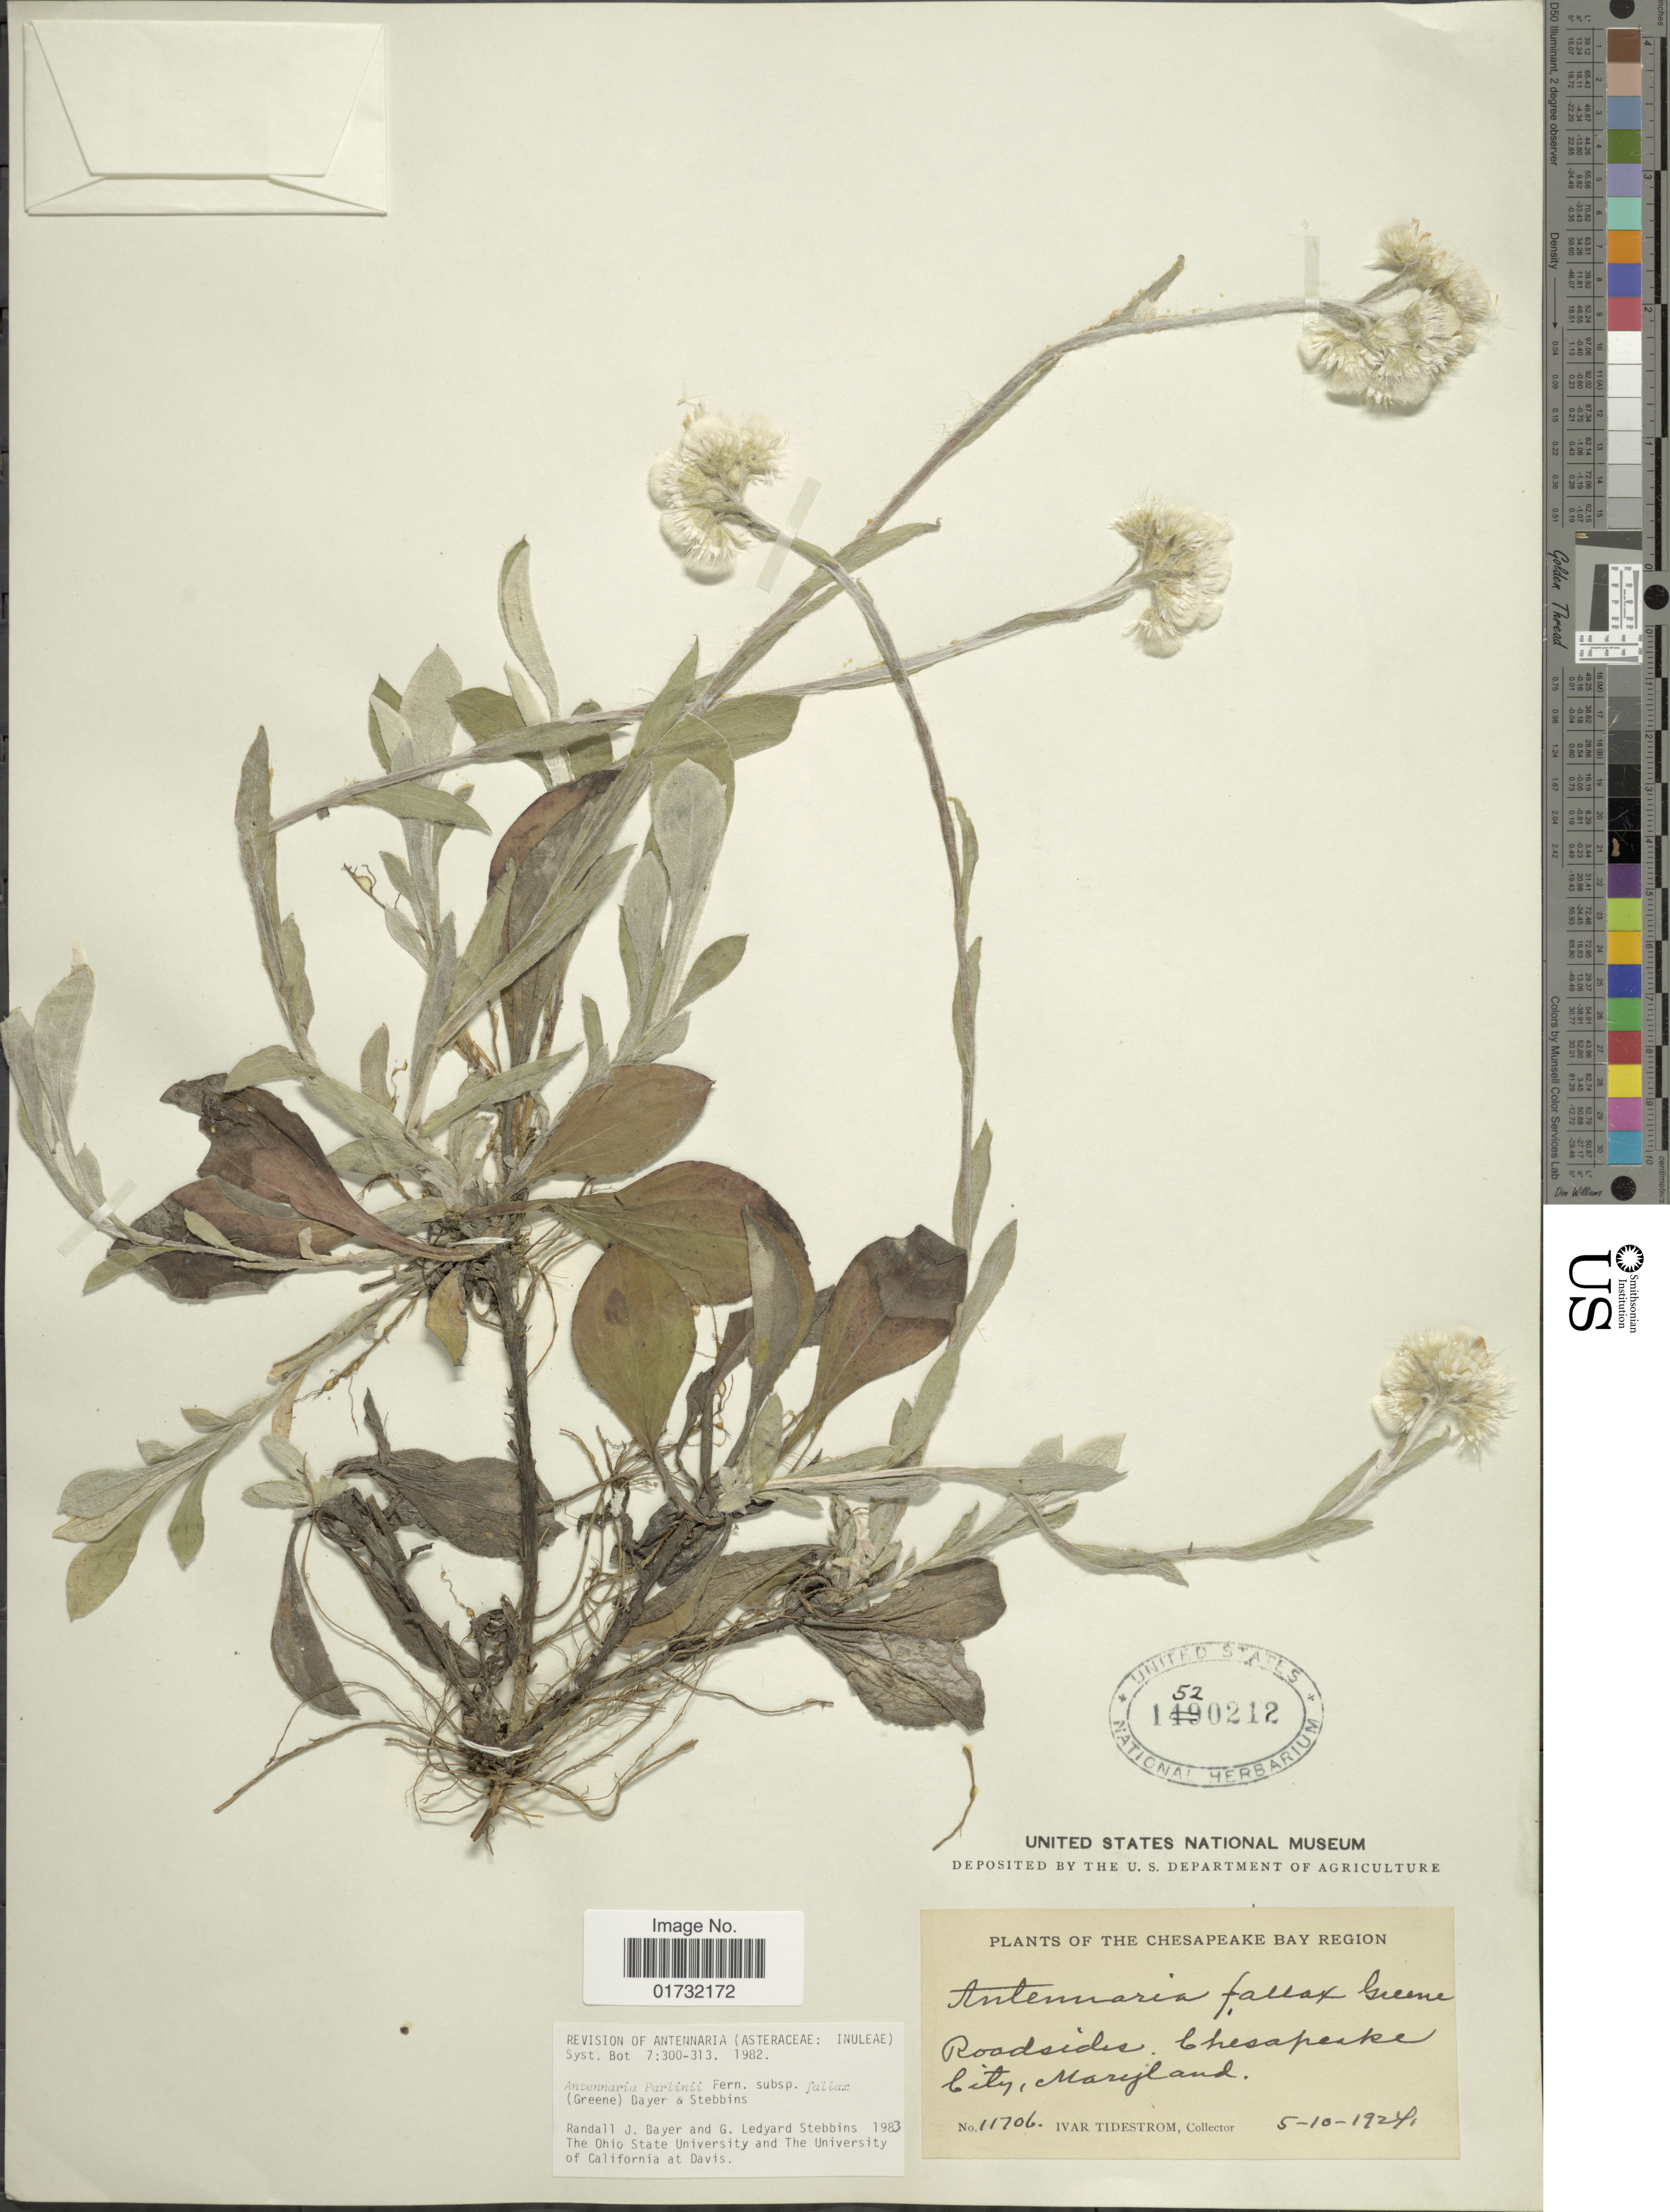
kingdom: Plantae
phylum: Tracheophyta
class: Magnoliopsida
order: Asterales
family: Asteraceae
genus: Antennaria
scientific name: Antennaria parlinii subsp. fallax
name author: (Greene) R.J. Bayer & Stebbins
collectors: I. F. Tidestrom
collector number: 11706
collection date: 1924-05-10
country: United States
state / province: Maryland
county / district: Cecil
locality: Chesapeake Bay Region. Chesapeake City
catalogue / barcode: US 1520212